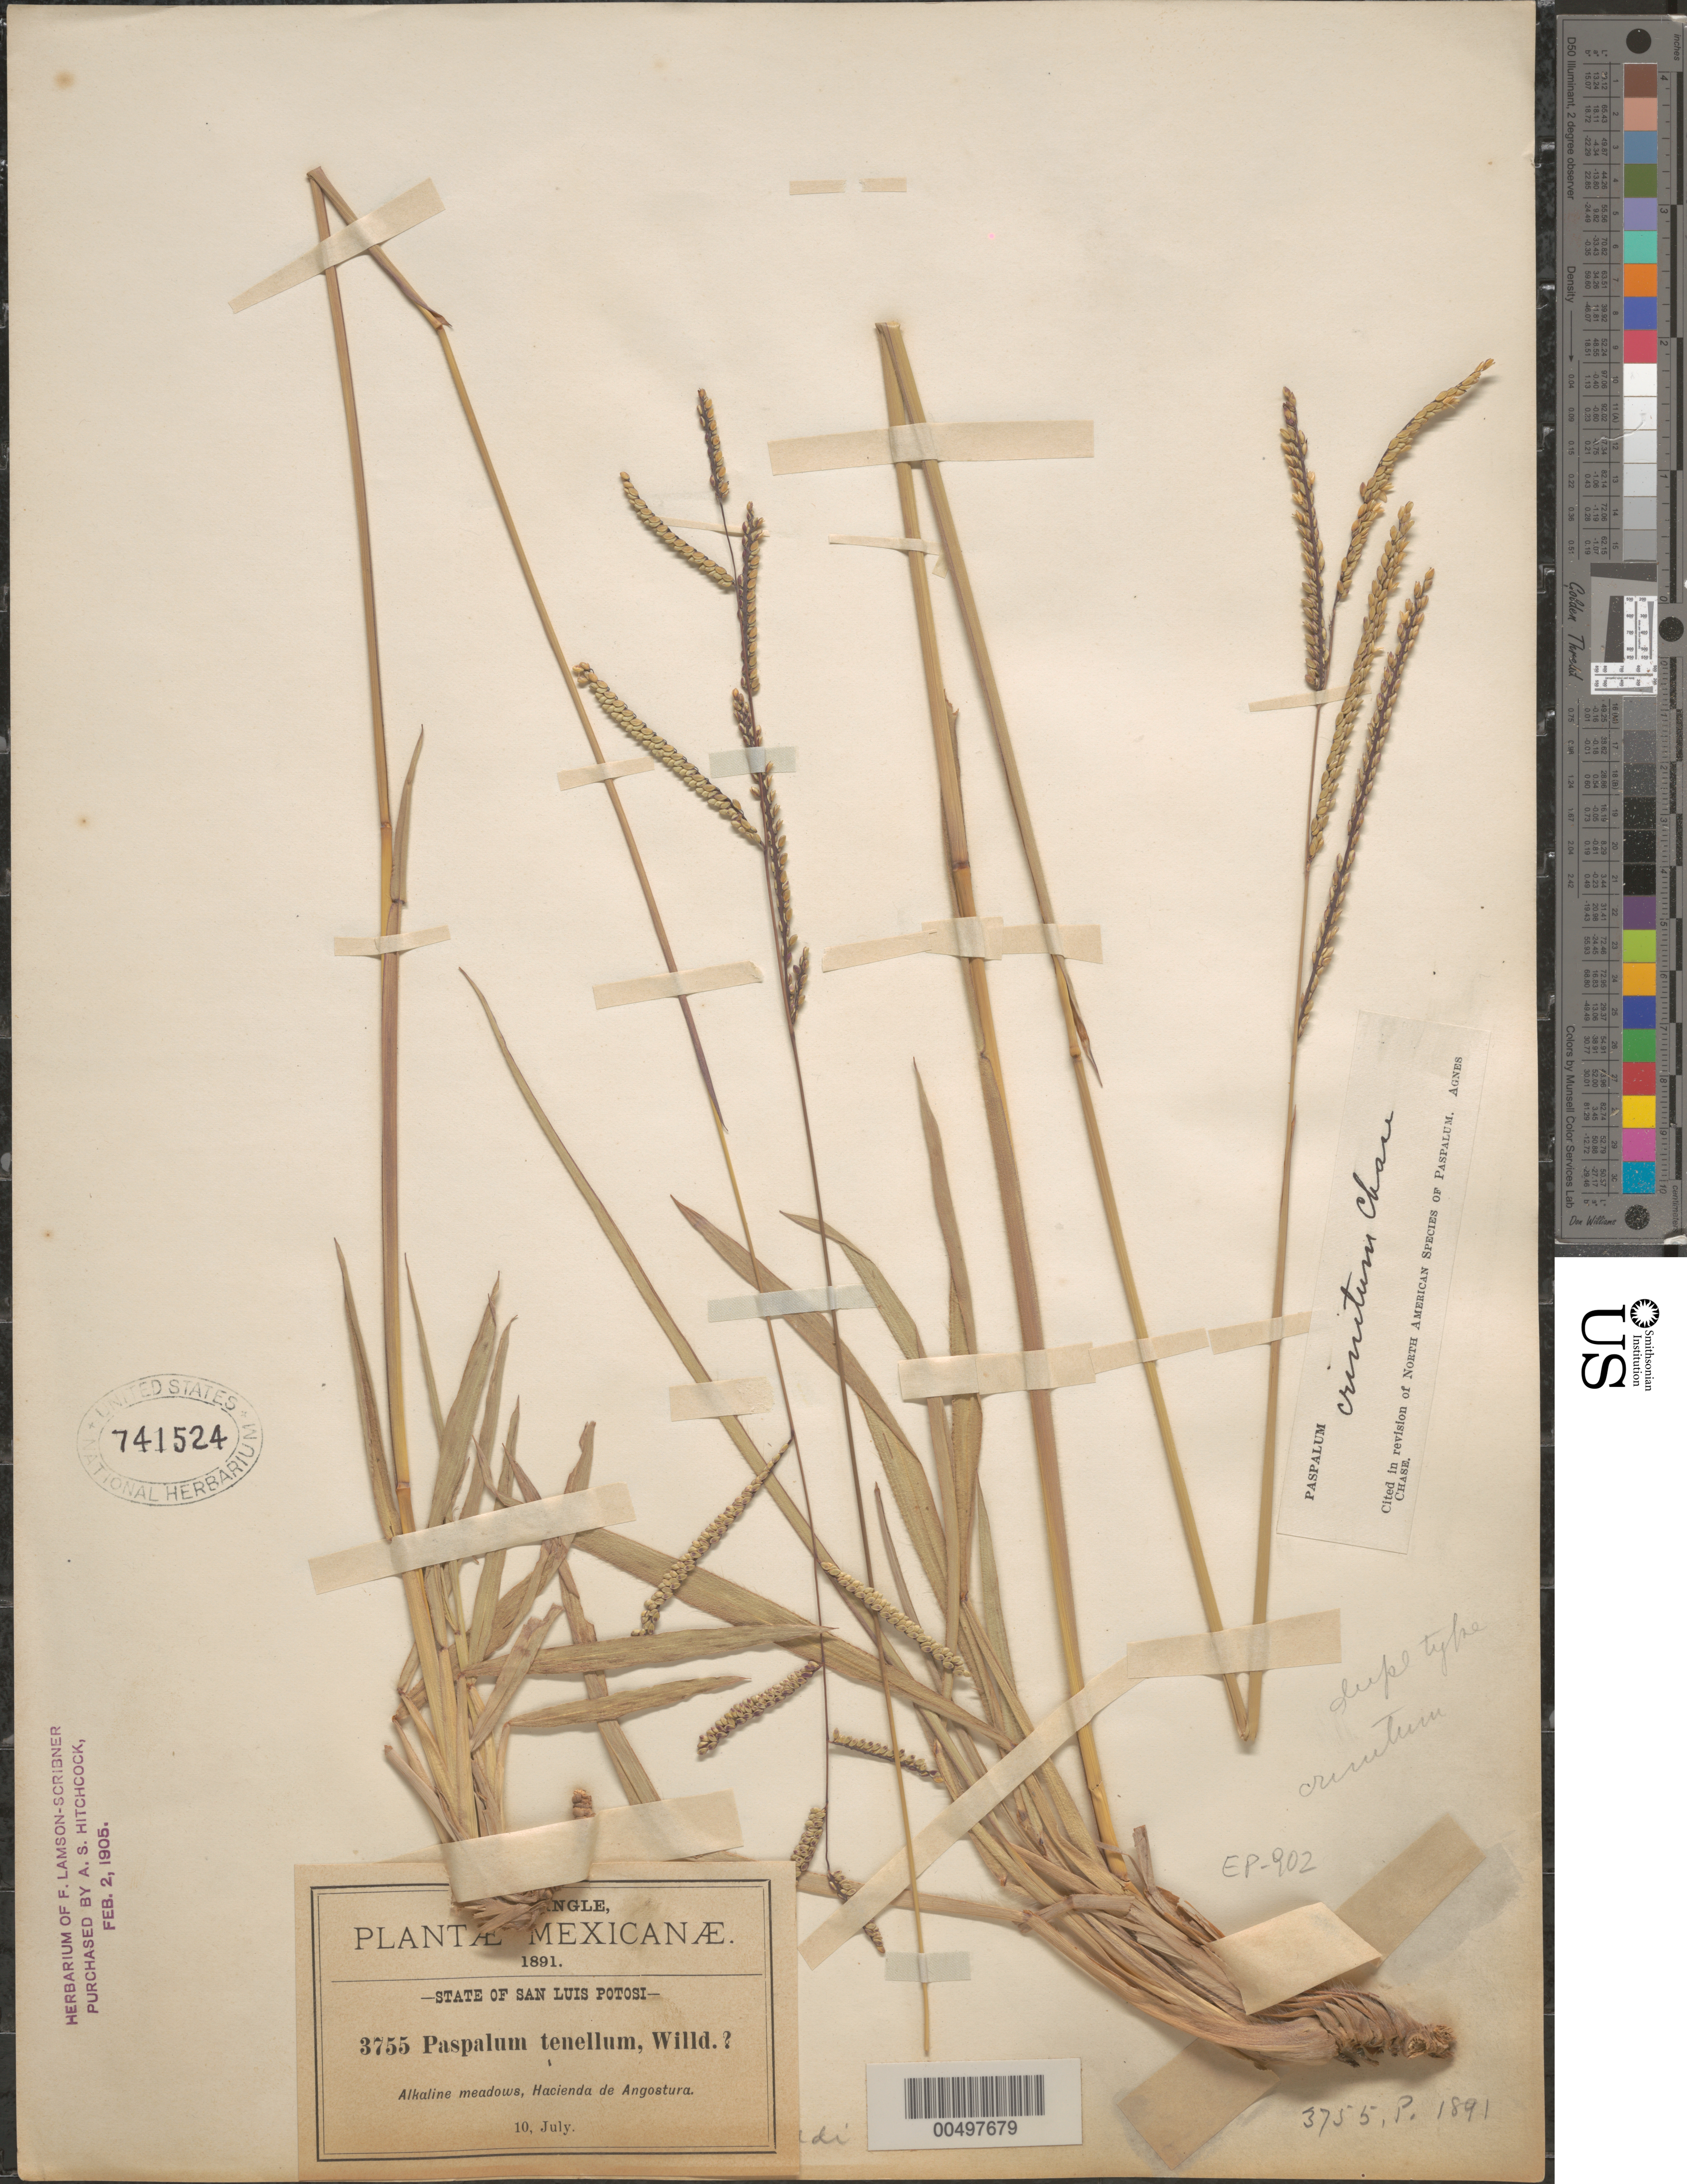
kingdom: Plantae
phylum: Tracheophyta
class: Liliopsida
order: Poales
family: Poaceae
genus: Paspalum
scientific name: Paspalum crinitum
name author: Chase in Hitchc.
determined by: Chase, [M.] Agnes, (US)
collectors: C. G. Pringle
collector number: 3755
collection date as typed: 10 Jul 1891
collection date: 1891-07-10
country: Mexico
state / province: San Luis Potosi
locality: Hacienda de Angostura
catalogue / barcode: US 741524